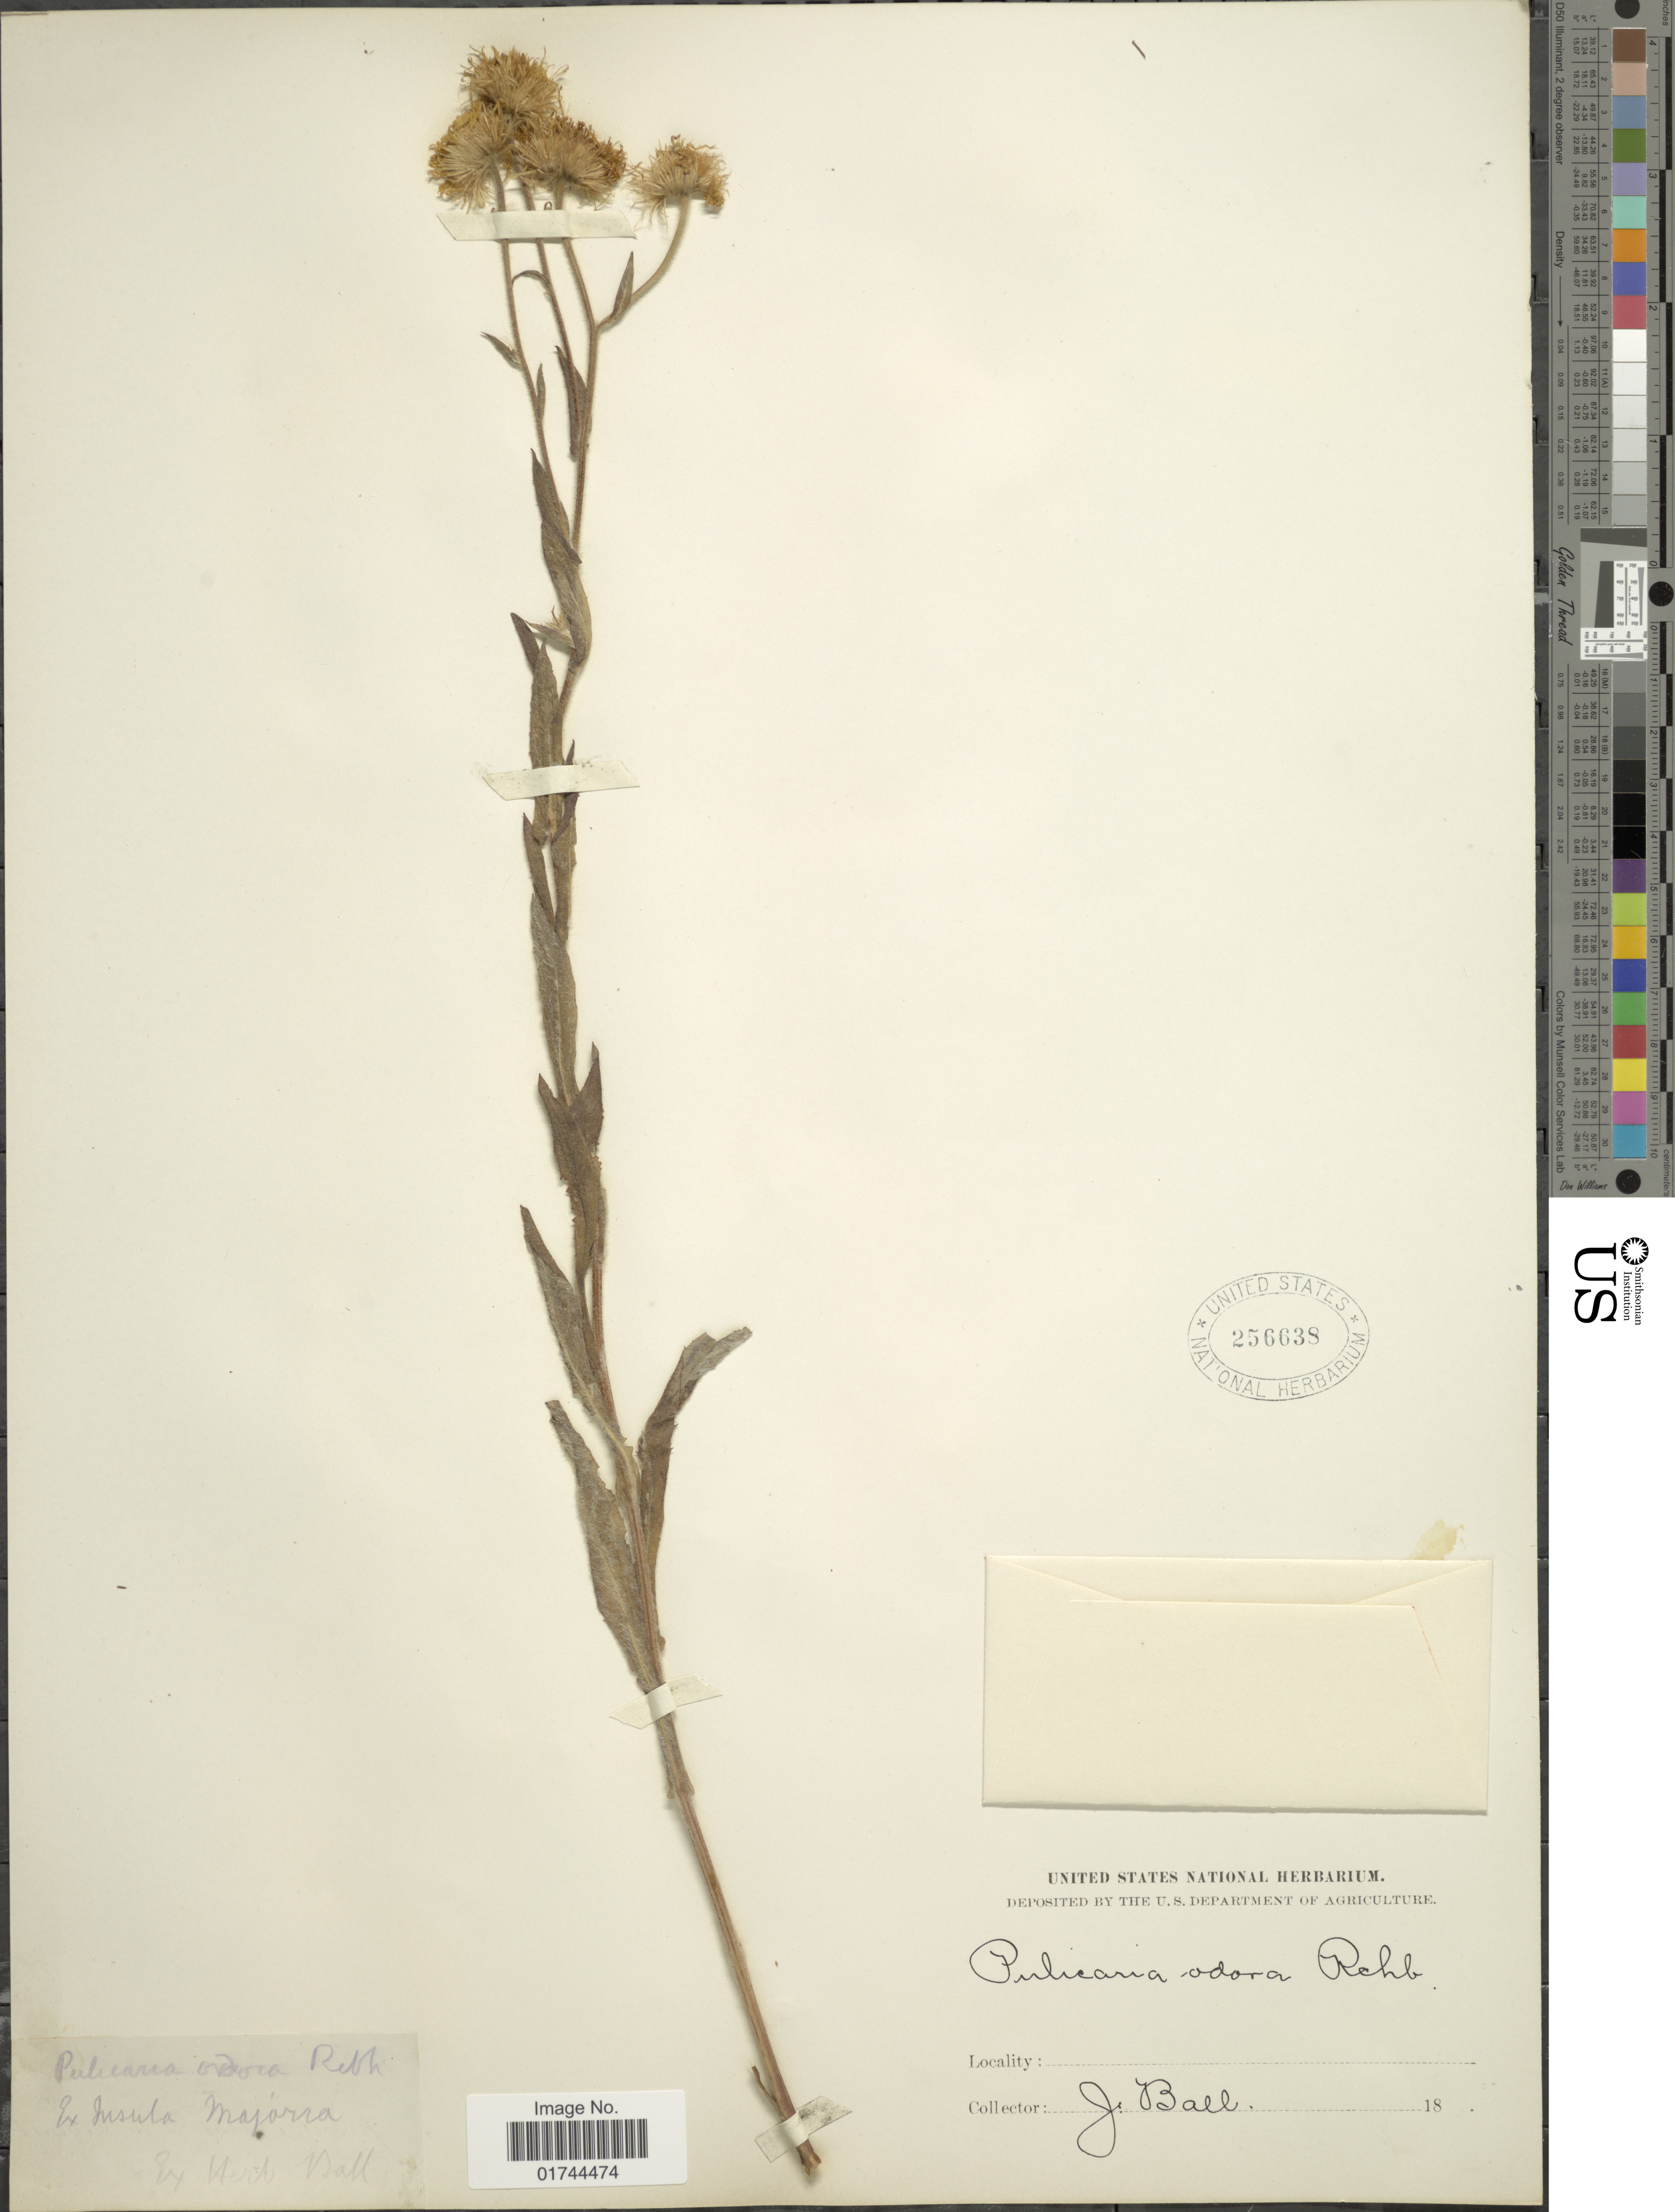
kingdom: Plantae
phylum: Tracheophyta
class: Magnoliopsida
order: Asterales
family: Asteraceae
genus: Pulicaria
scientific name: Pulicaria odora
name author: (L.) Rchb.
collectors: J. Ball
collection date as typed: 18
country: Spain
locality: Ex insula Majorca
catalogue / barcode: US 256638